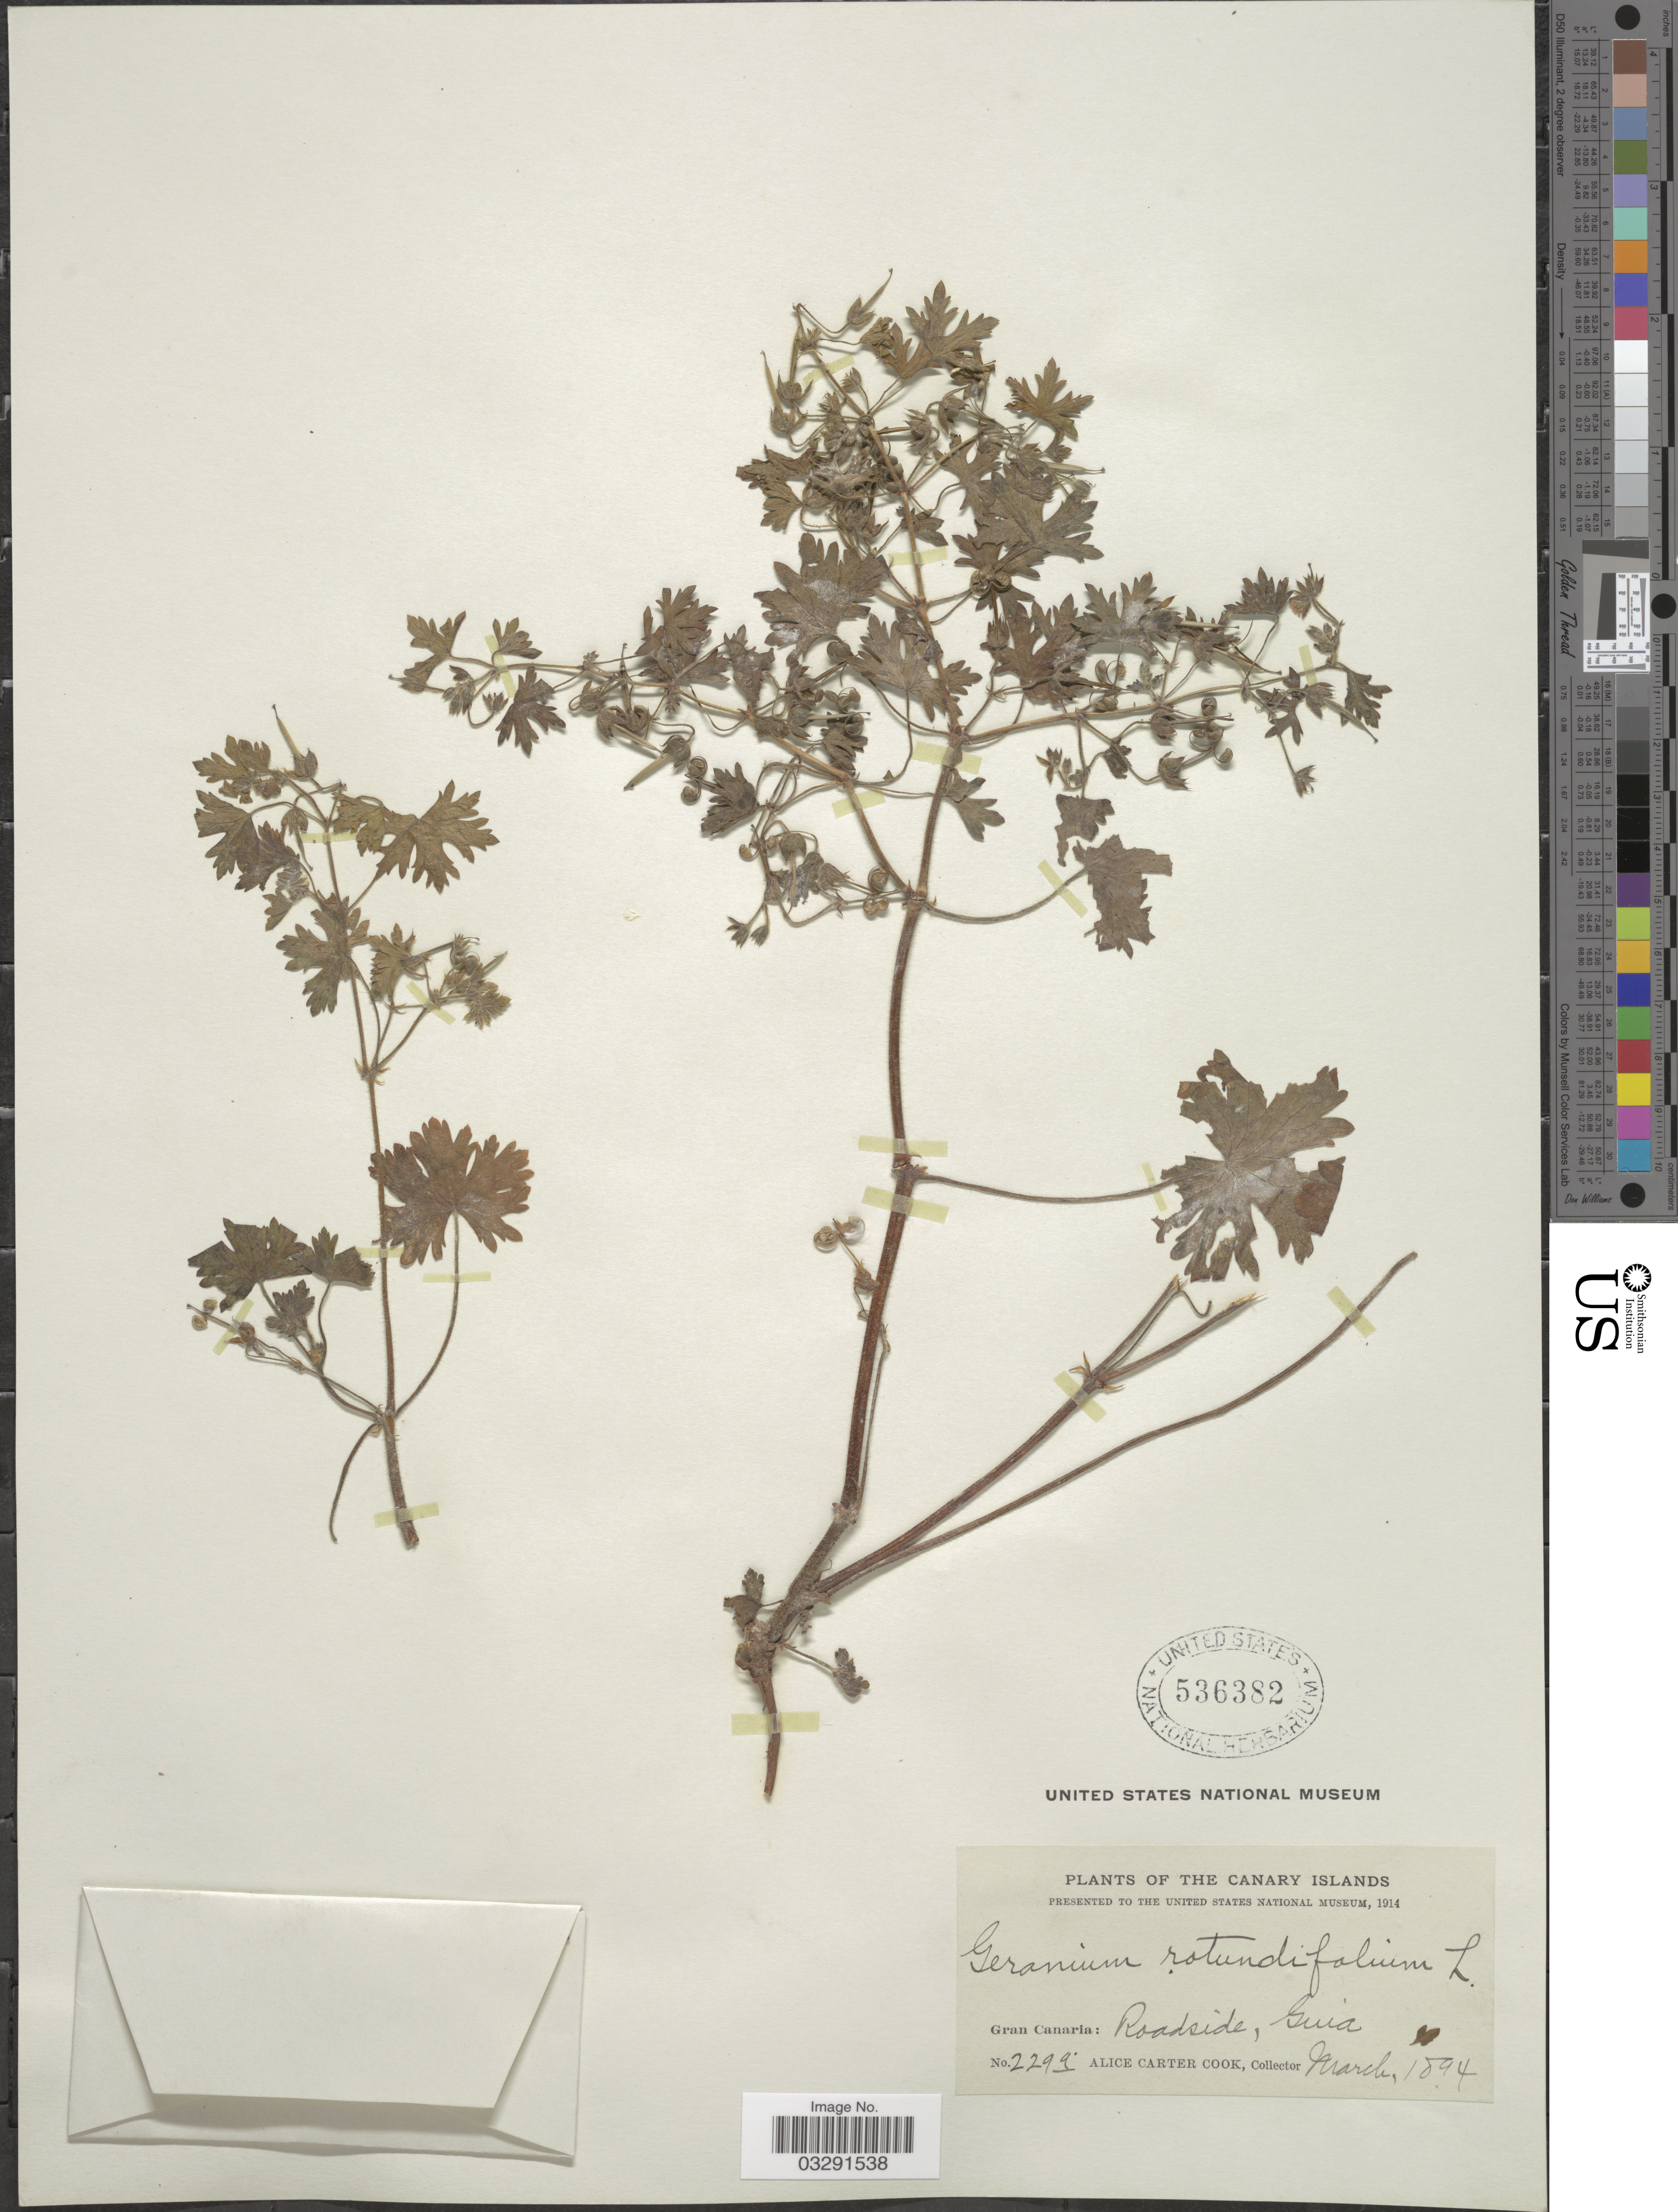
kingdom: Plantae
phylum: Tracheophyta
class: Magnoliopsida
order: Geraniales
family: Geraniaceae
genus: Geranium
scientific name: Geranium rotundifolium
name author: L.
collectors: Alice C. Cook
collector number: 229a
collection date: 1894-03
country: Spain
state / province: Canarias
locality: The Canary Islands. Gran Canaria: Roadside, Guia.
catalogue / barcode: US 536382